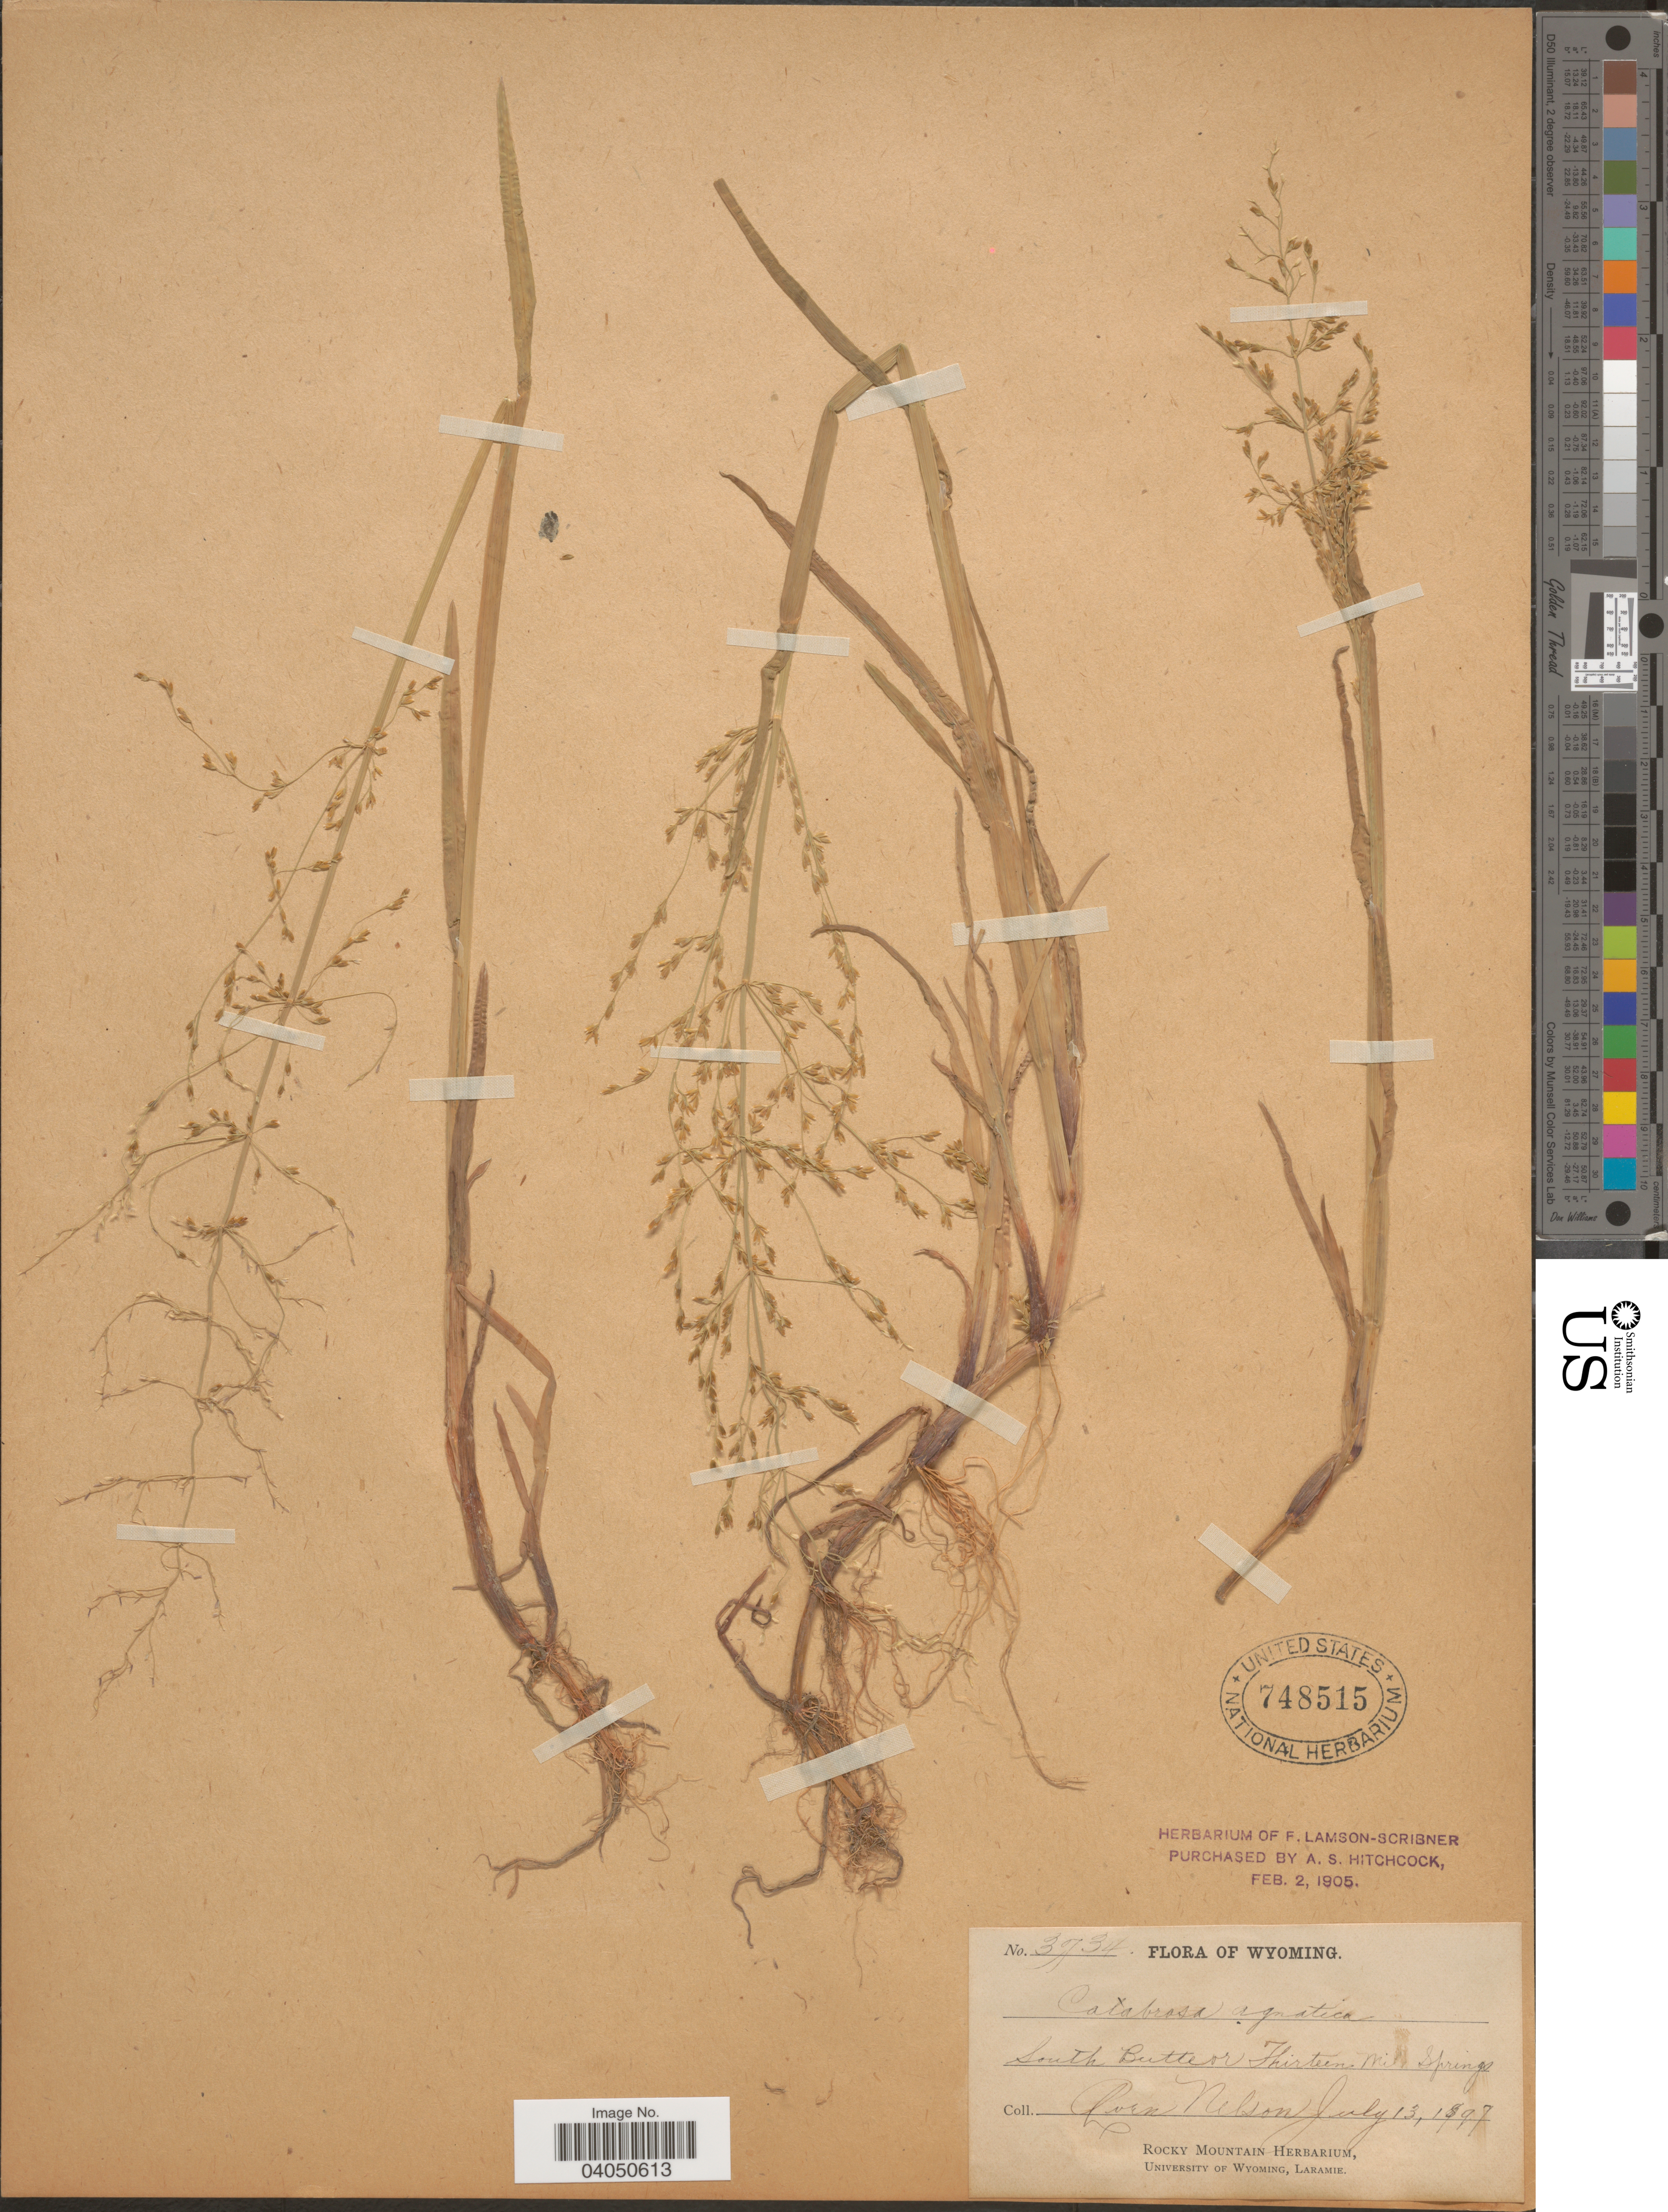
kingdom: Plantae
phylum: Tracheophyta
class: Liliopsida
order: Poales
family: Poaceae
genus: Catabrosa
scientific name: Catabrosa aquatica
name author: (L.) P. Beauv.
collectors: A. Nelson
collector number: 3734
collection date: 1897-07-13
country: United States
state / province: Wyoming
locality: South Butte or Thirtheen Mts Springs.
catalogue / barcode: US 748515